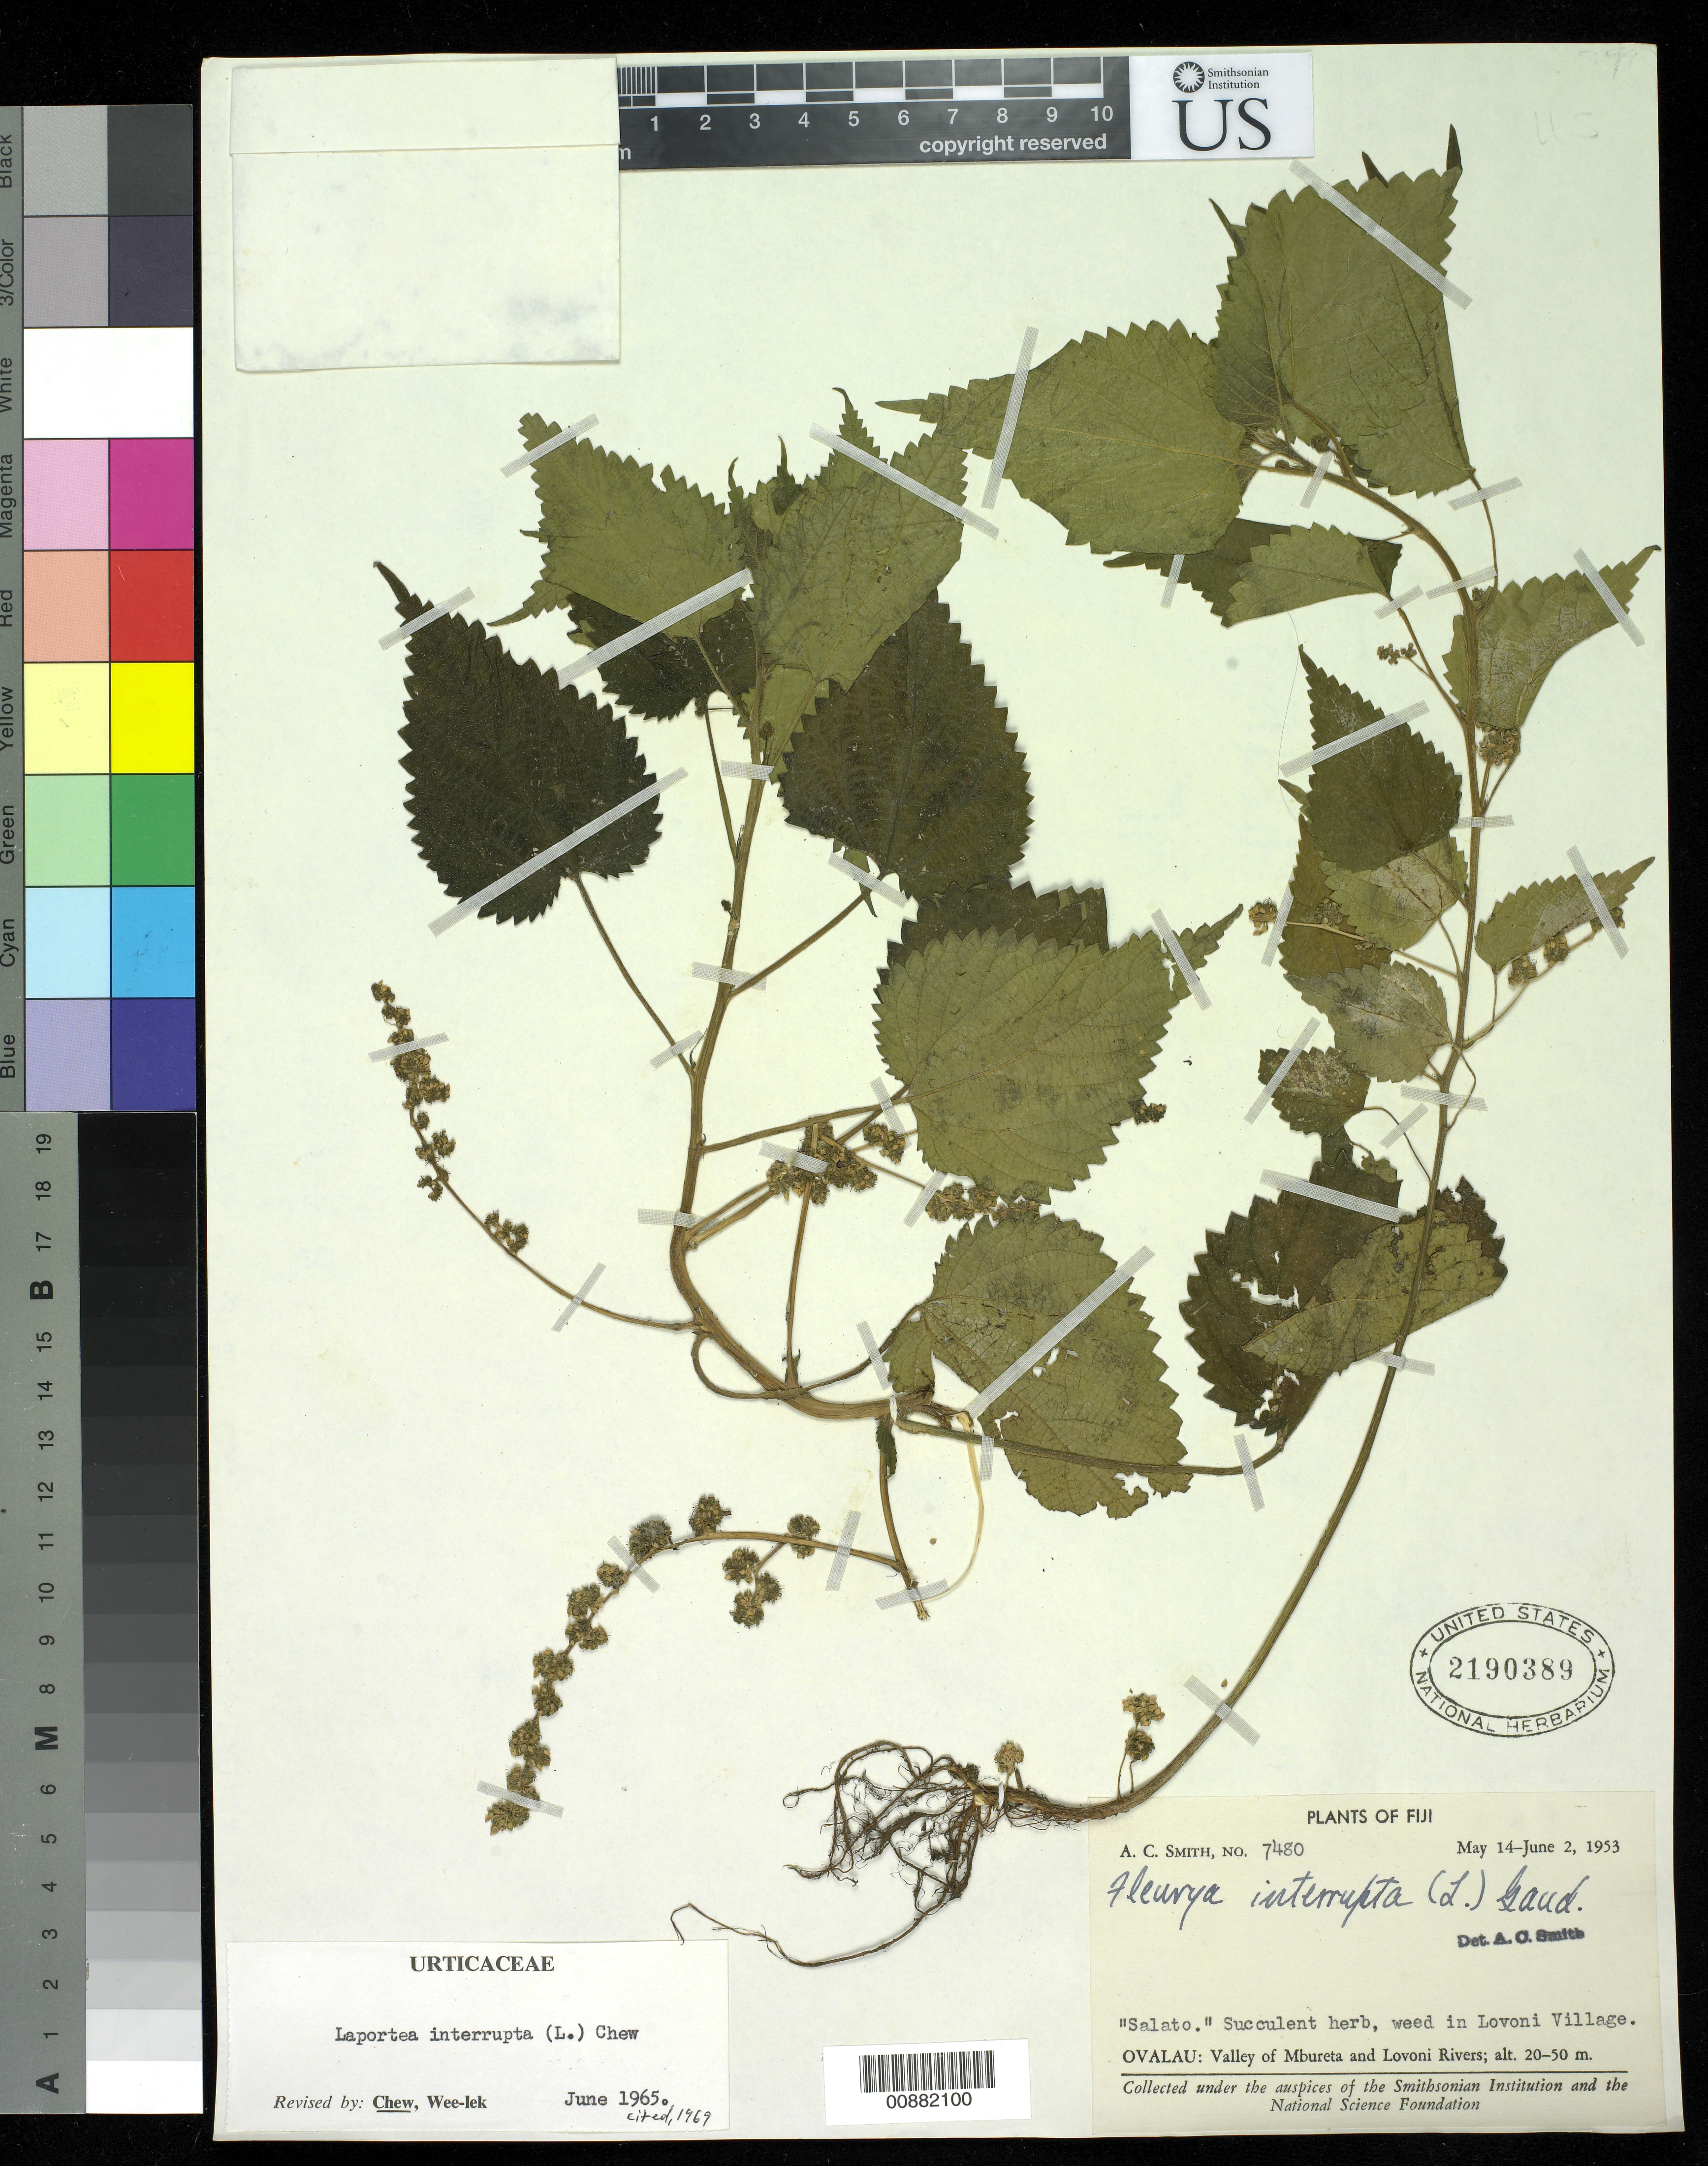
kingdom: Plantae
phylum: Tracheophyta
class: Magnoliopsida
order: Rosales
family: Urticaceae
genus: Laportea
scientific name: Laportea interrupta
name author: (L.) Chew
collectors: C. A. Smith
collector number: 7480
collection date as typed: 14 May 1953 to 02 Jun 1953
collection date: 1953-05-14/1953-06-02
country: Fiji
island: Ovalau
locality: Valley of Mibureta and Lovoni Rivers, Lovoni village.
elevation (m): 20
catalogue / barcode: US 2190389